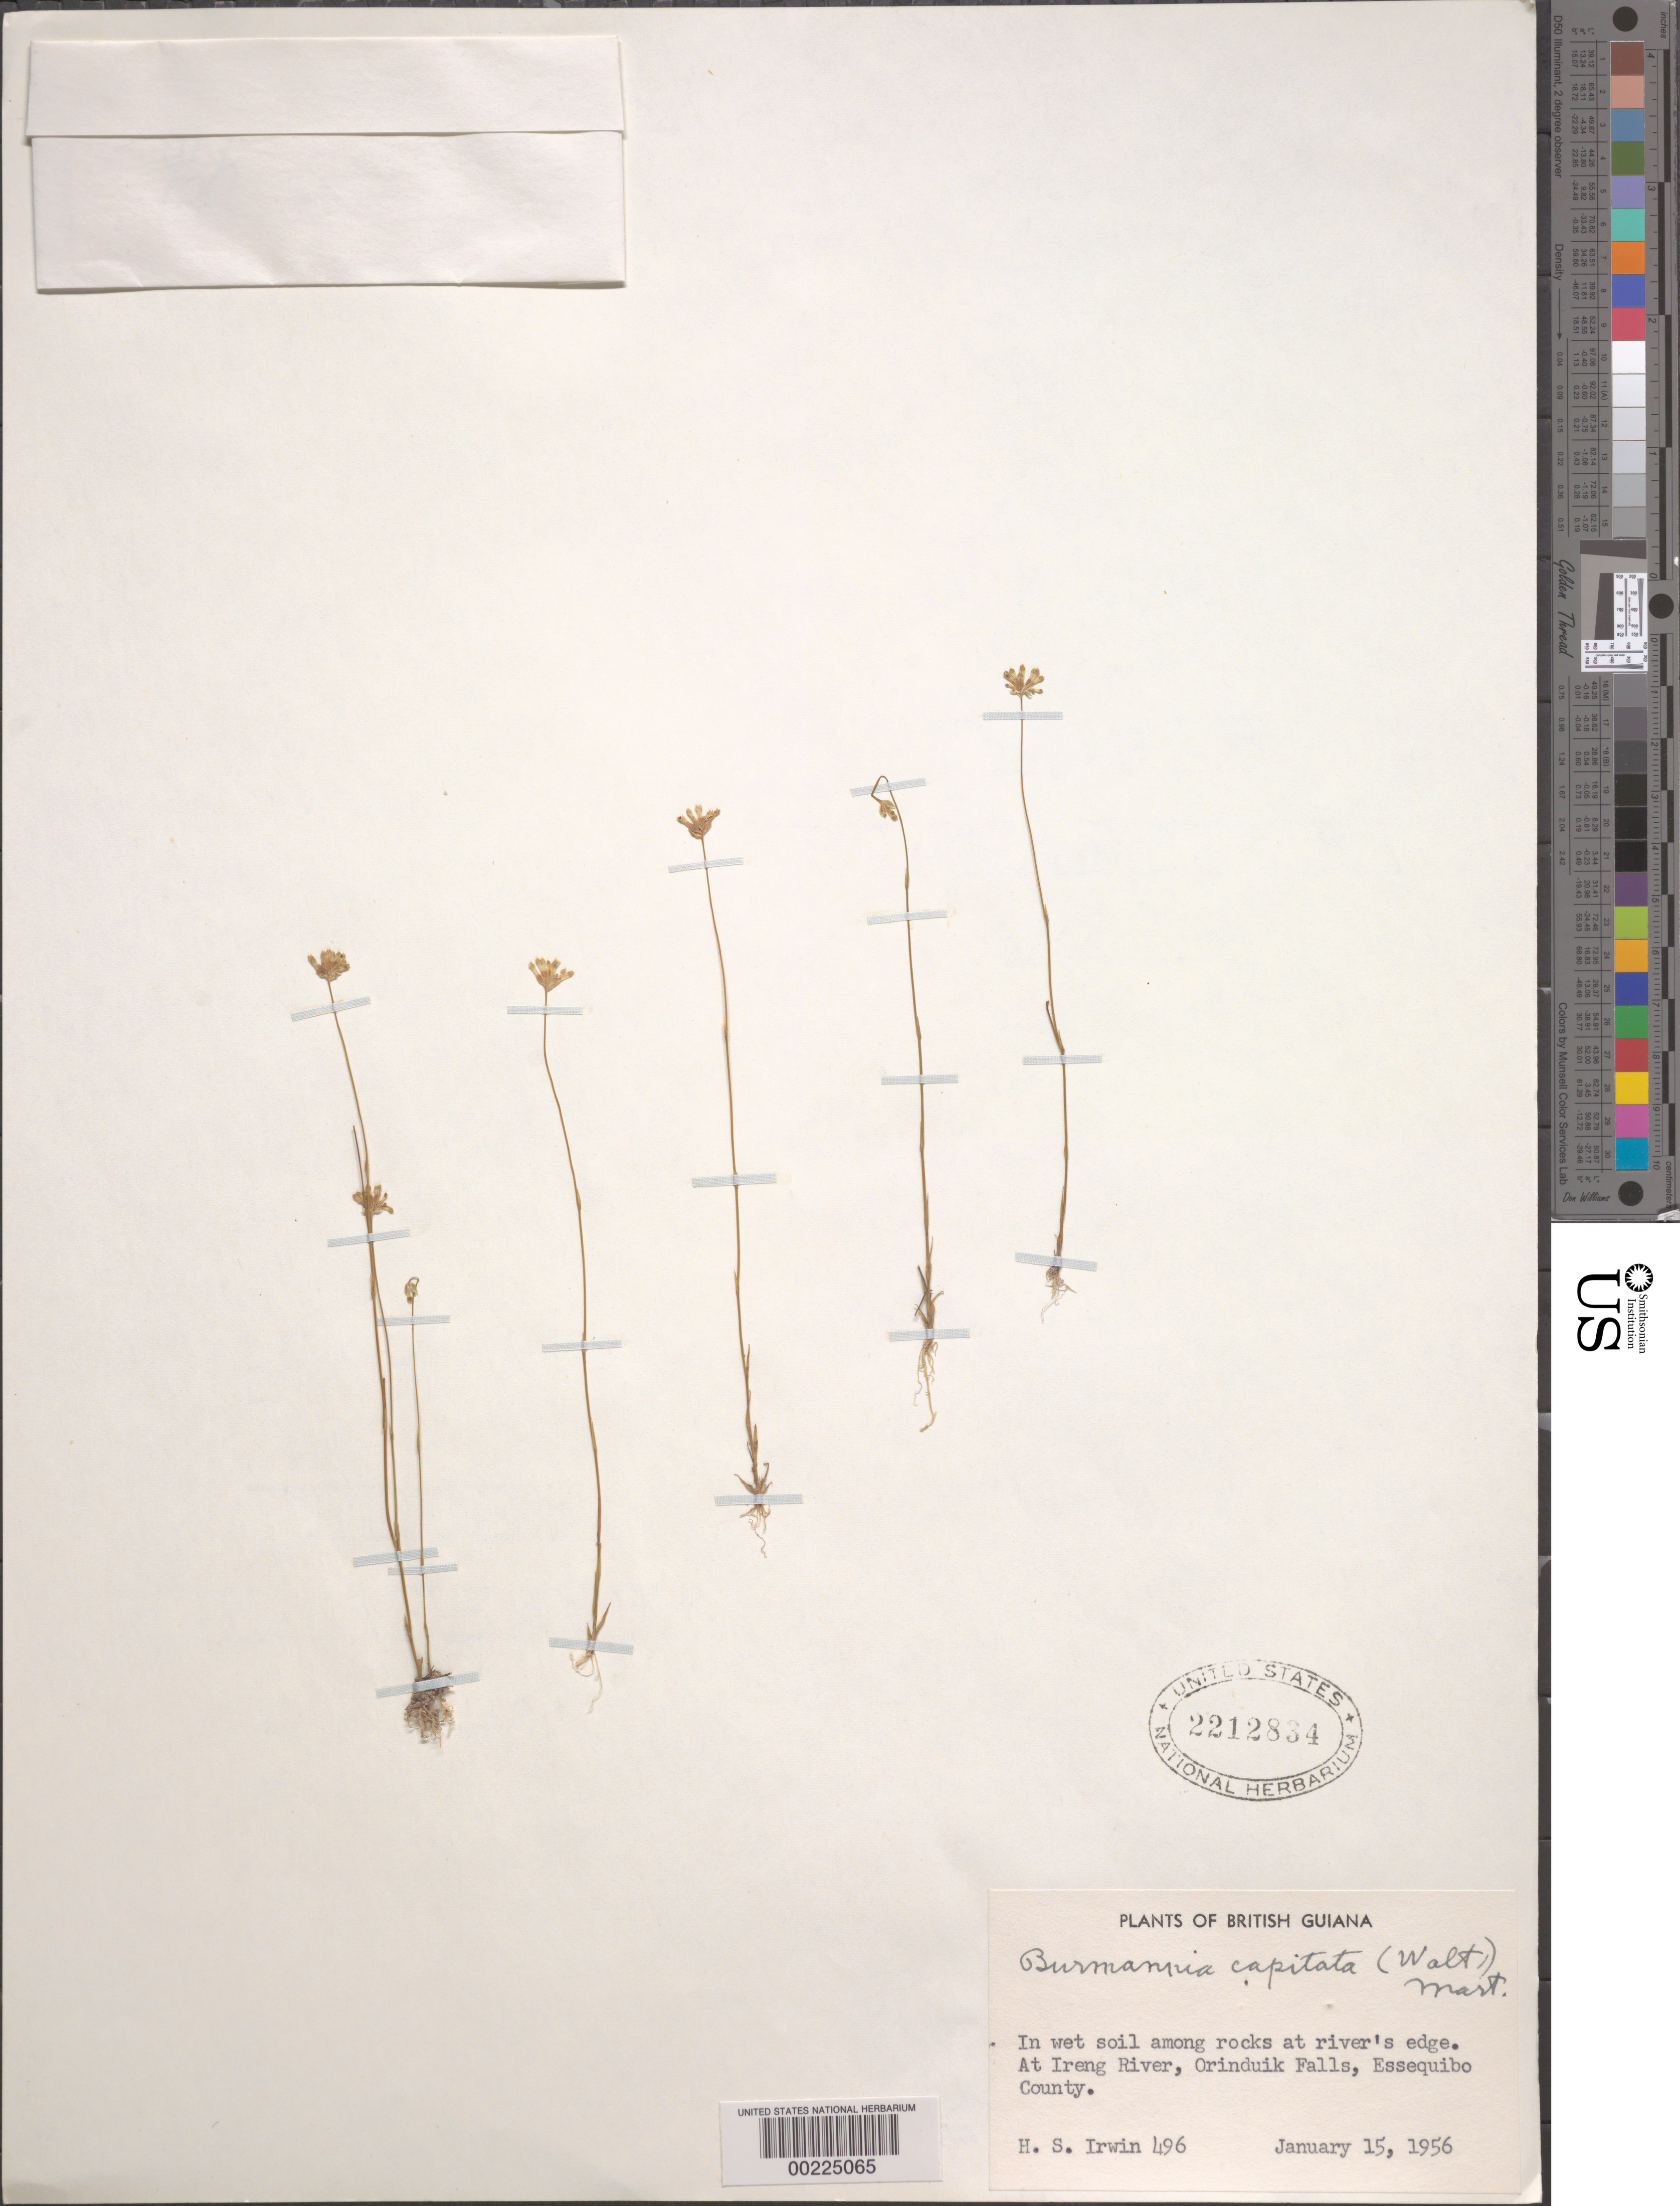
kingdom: Plantae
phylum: Tracheophyta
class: Liliopsida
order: Dioscoreales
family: Burmanniaceae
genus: Burmannia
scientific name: Burmannia capitata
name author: (Walter ex J.F. Gmel.) Mart.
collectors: H. Irwin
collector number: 496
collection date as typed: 15 Jan 1956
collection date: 1956-01-15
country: Guyana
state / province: Potaro-Siparuni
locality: Essequibo dist. (?), at ireng river, orinduik falls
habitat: In wet soil among rocks at river's edge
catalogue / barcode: US 2212834